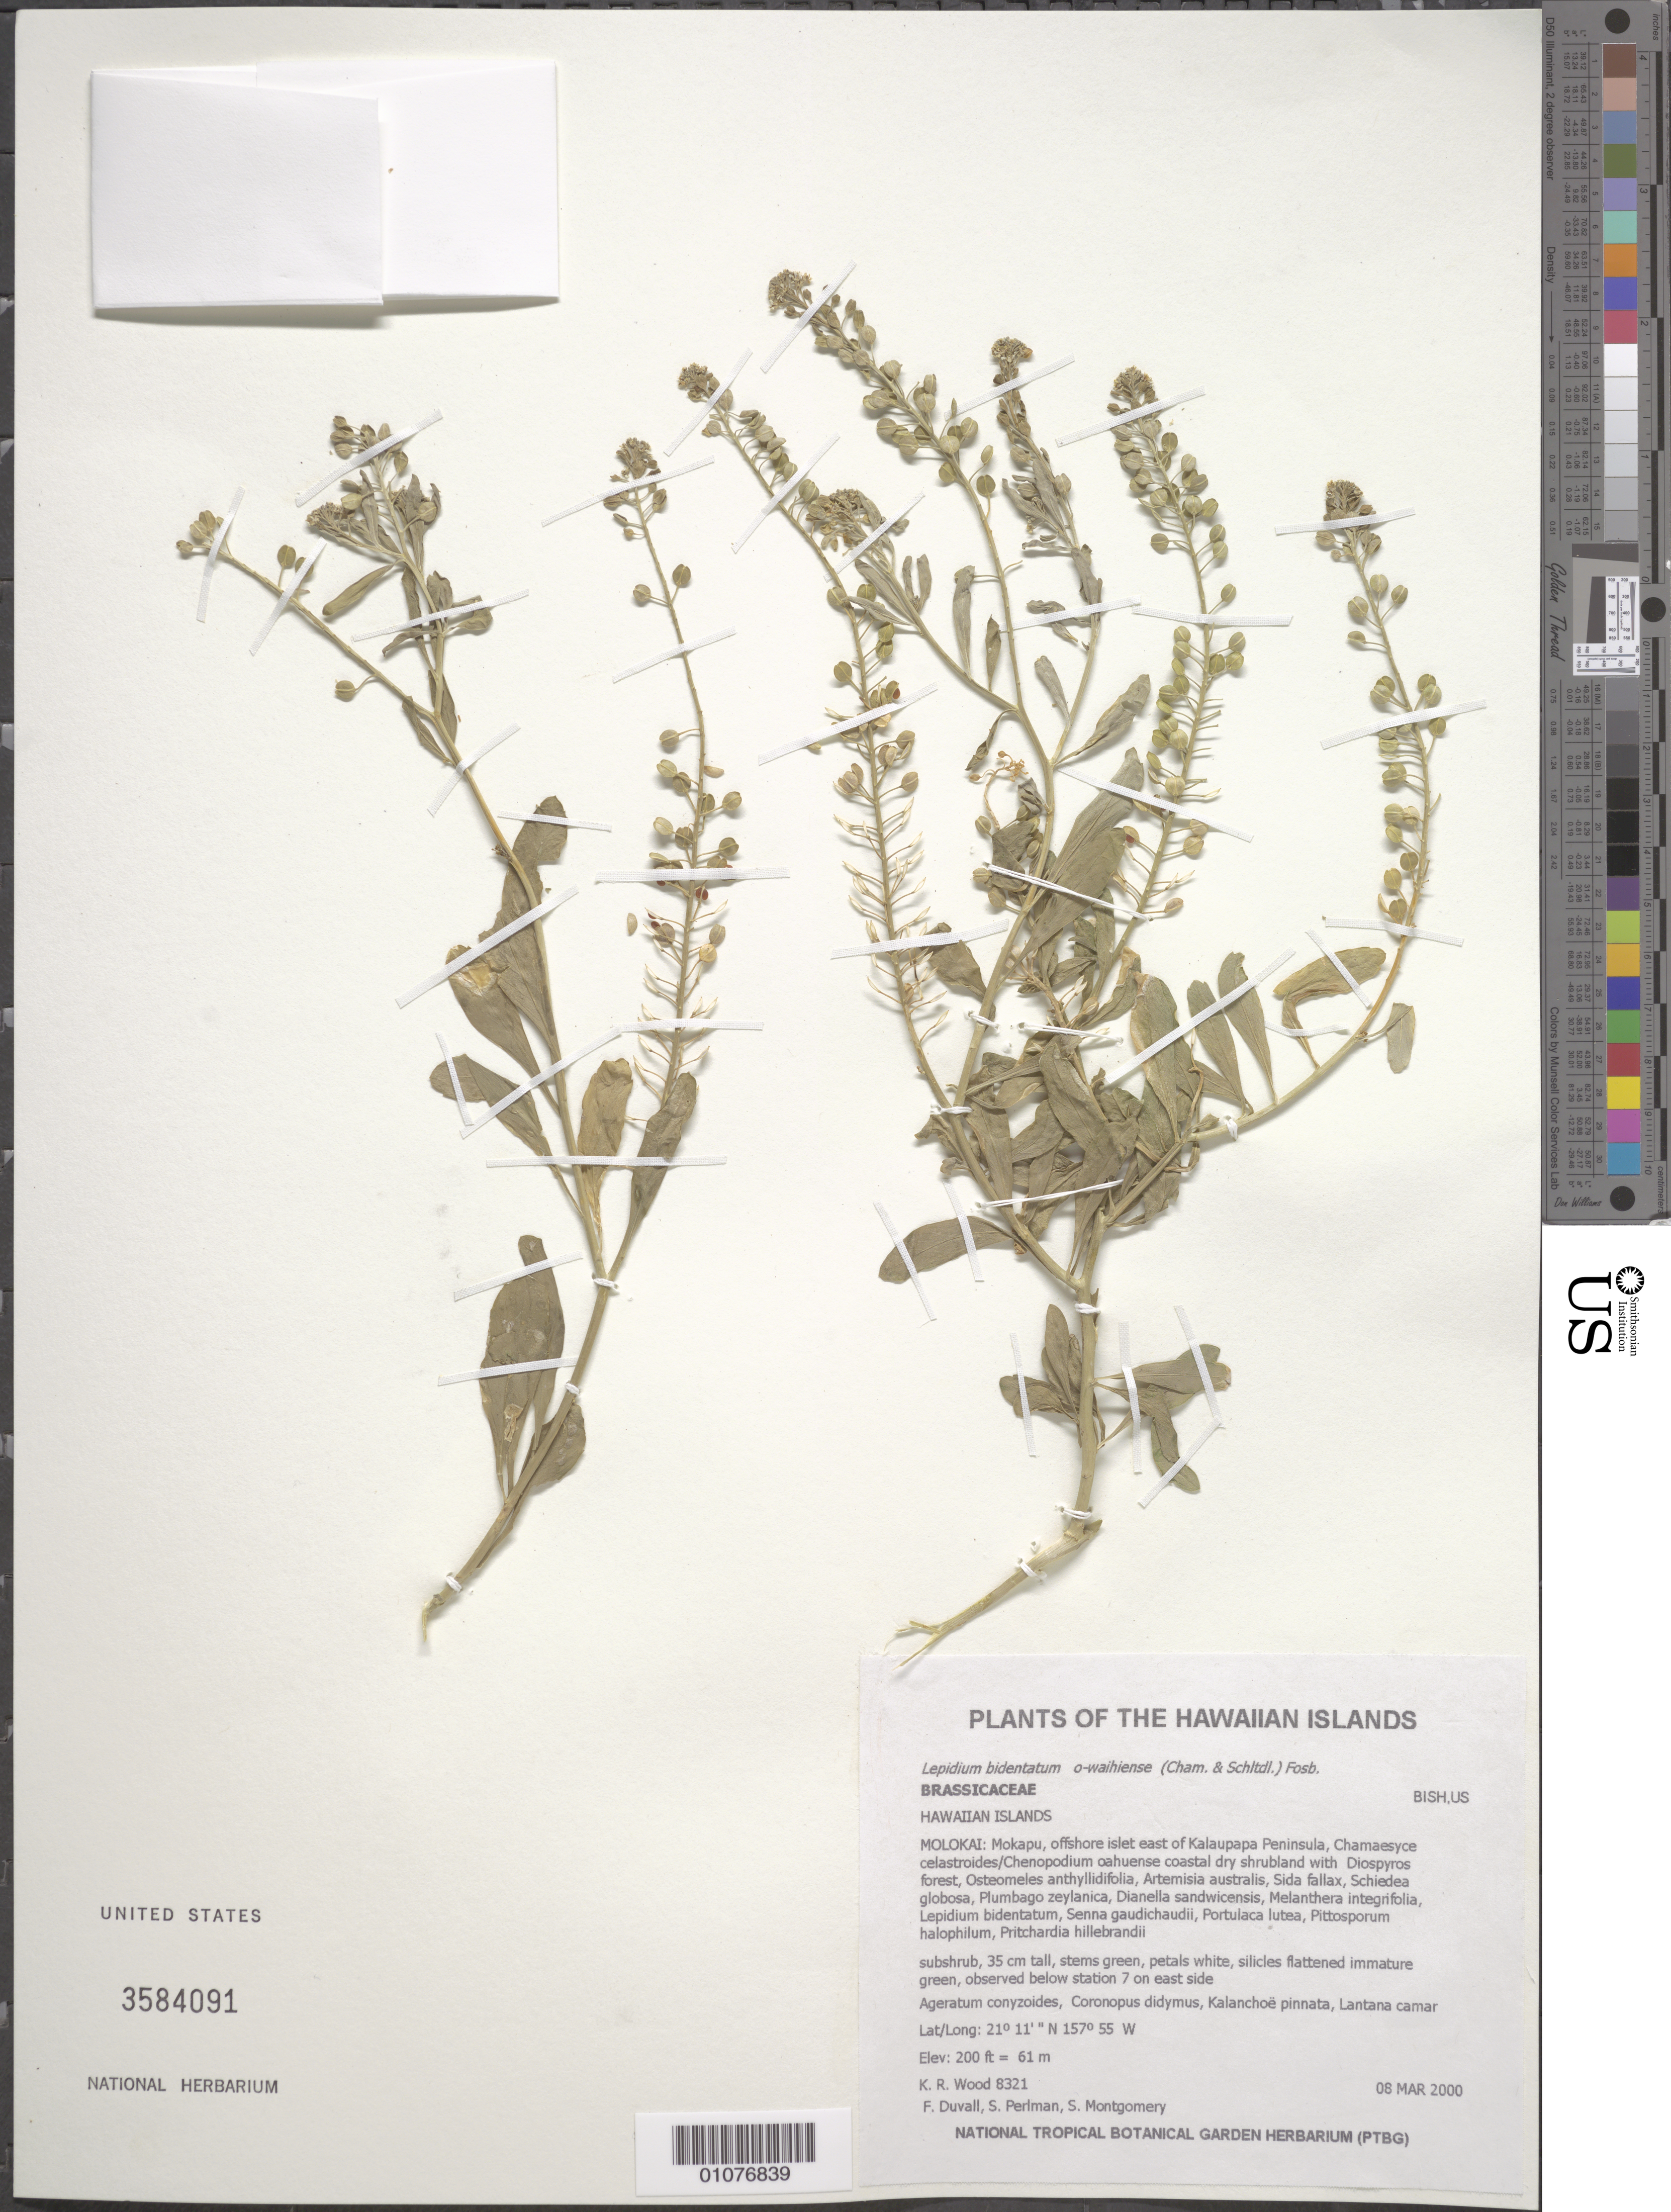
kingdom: Plantae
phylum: Tracheophyta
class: Magnoliopsida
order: Brassicales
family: Brassicaceae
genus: Lepidium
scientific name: Lepidium owaihiense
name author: Cham. & Schltdl.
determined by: Al-Shehbaz, I. A., (MO), Missouri Botanical Garden (UNITED STATES)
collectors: K. R. Wood, F. Duvall, S. P. Perlman & S. Montgomery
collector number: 8321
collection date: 2000-03-08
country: United States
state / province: Hawaii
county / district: Maui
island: Moloka'i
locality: Mokapu, offshore islet E of Kalaupapa Peninsula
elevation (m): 61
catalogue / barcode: US 3584091